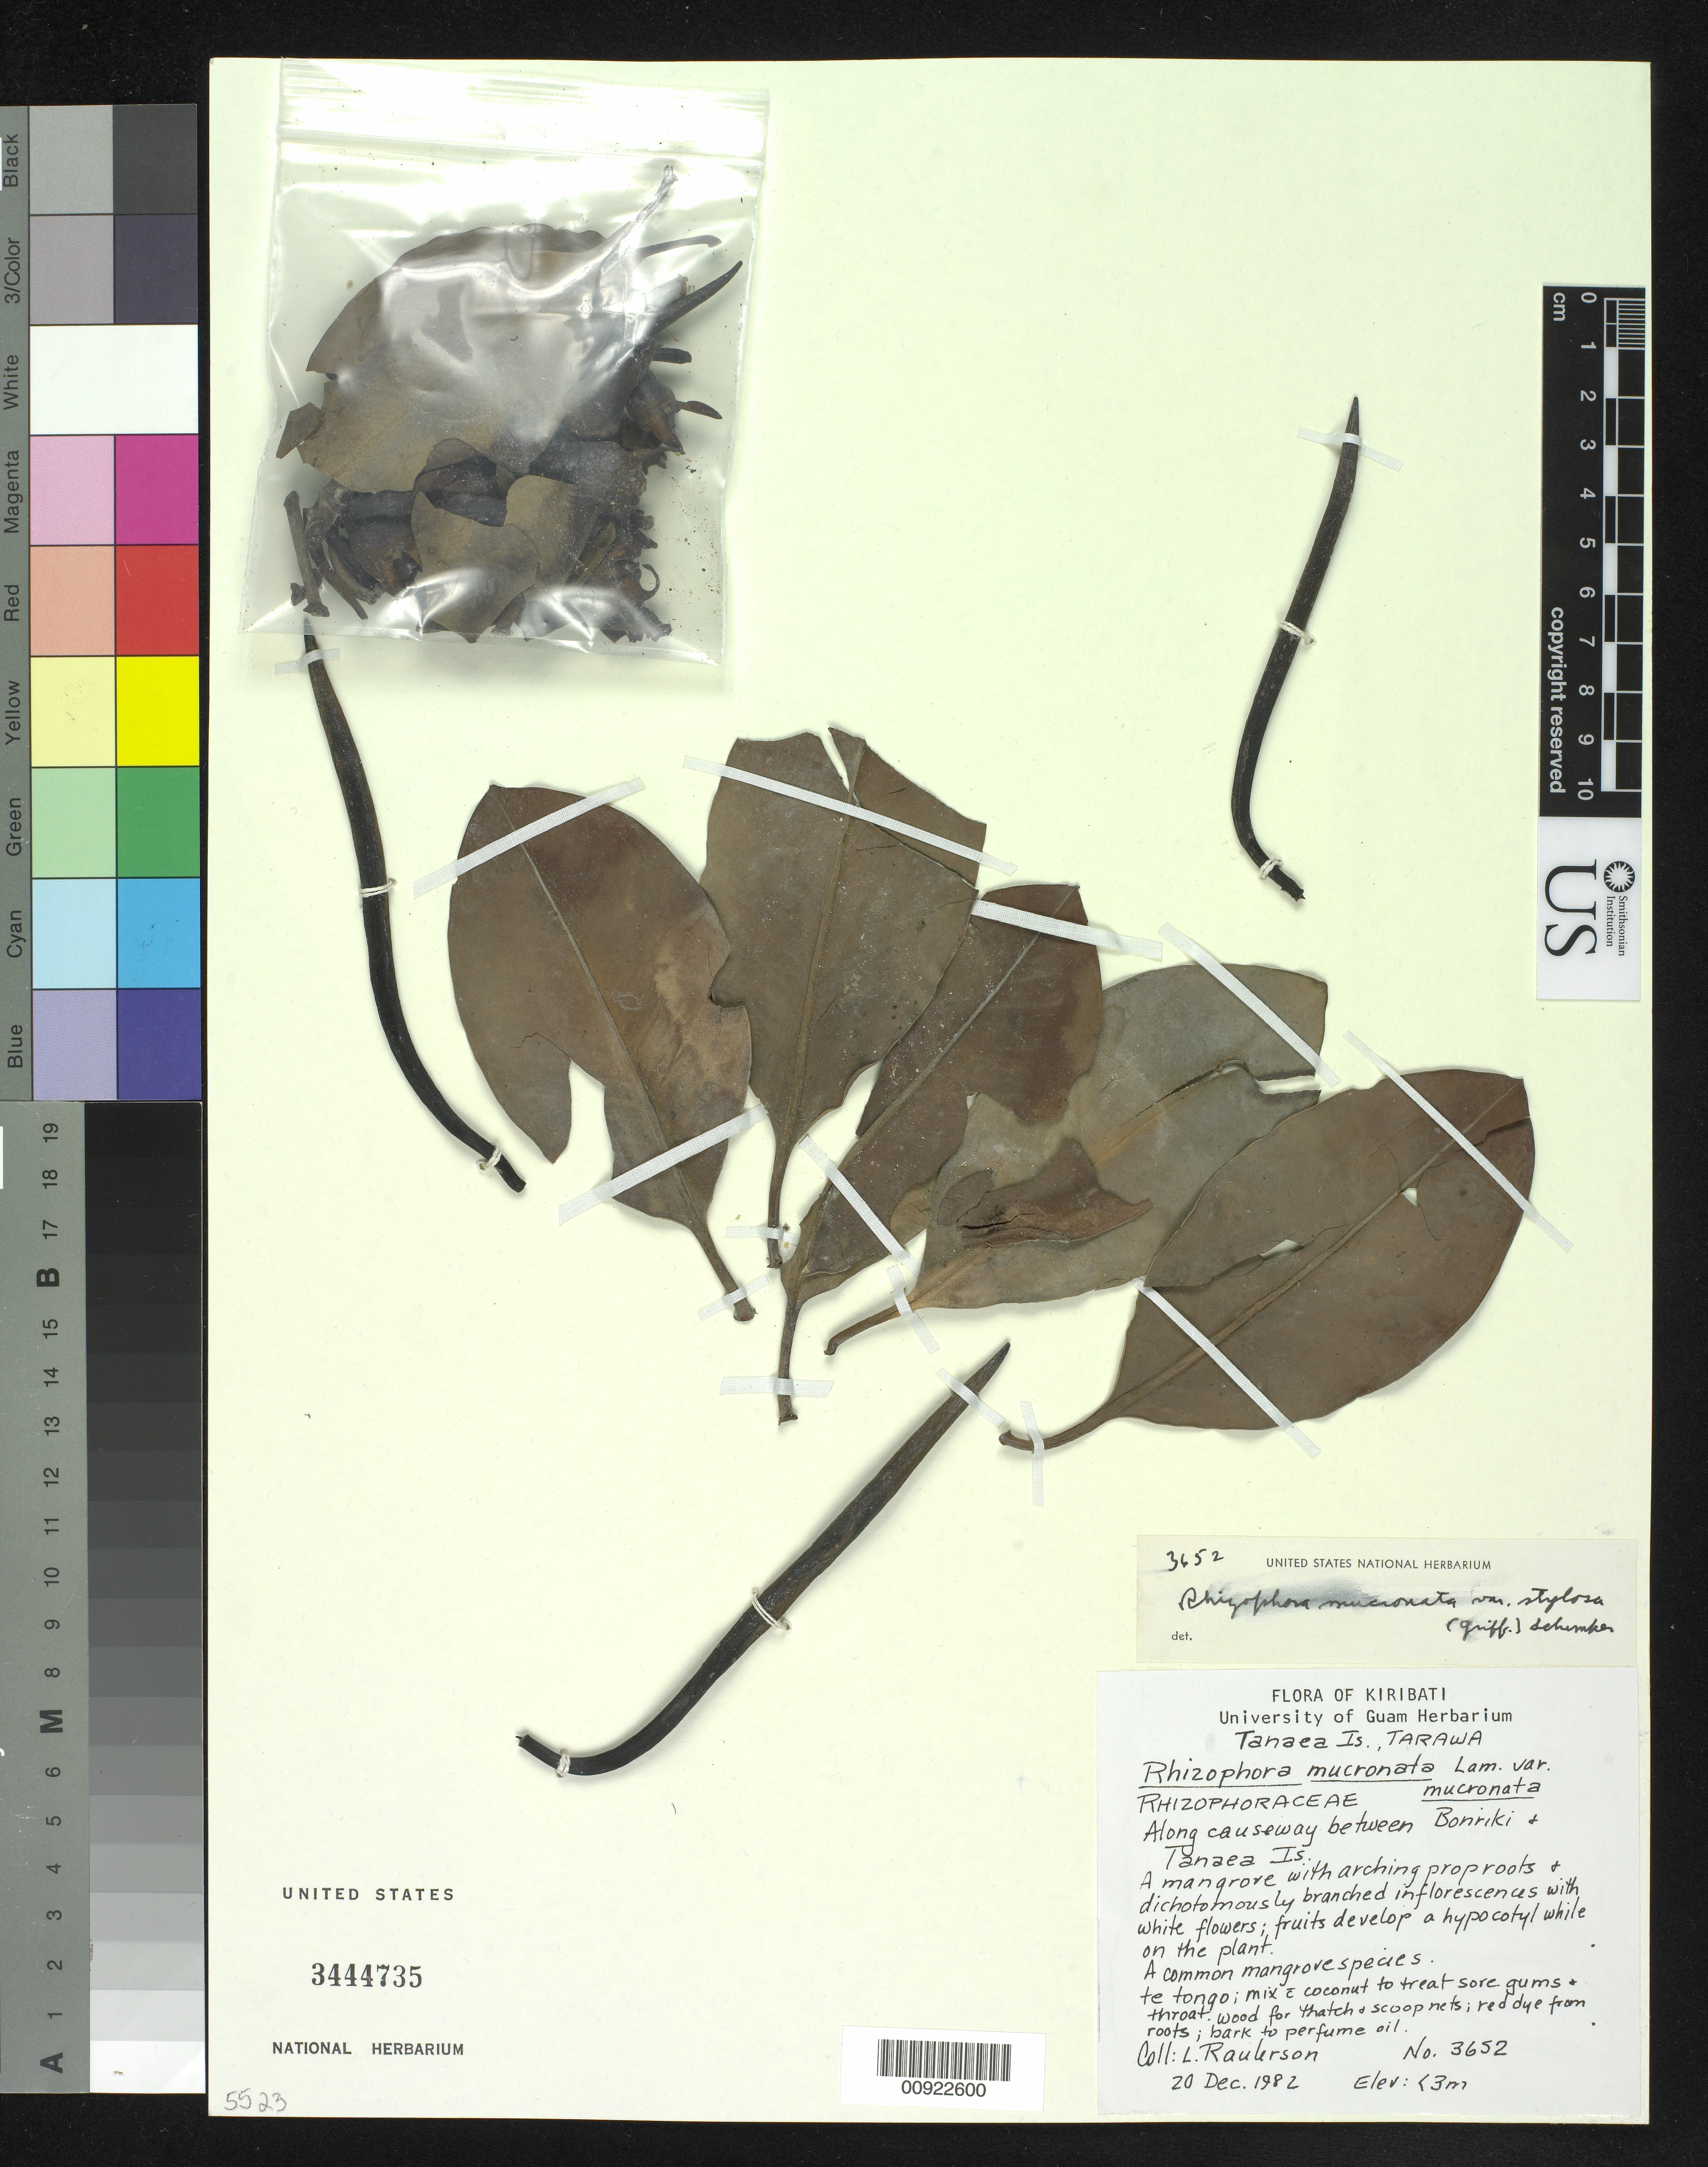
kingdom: Plantae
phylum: Tracheophyta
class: Magnoliopsida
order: Malpighiales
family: Rhizophoraceae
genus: Rhizophora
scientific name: Rhizophora mucronata var. stylosa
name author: Lam.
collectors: L. Raulerson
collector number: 3652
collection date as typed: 20 Dec 1982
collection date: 1982-12-20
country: Kiribati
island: Tarawa Atoll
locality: Along causeway between Bonriki and Tanaea Is.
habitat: A common mangrove species.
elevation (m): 3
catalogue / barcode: US 3444735